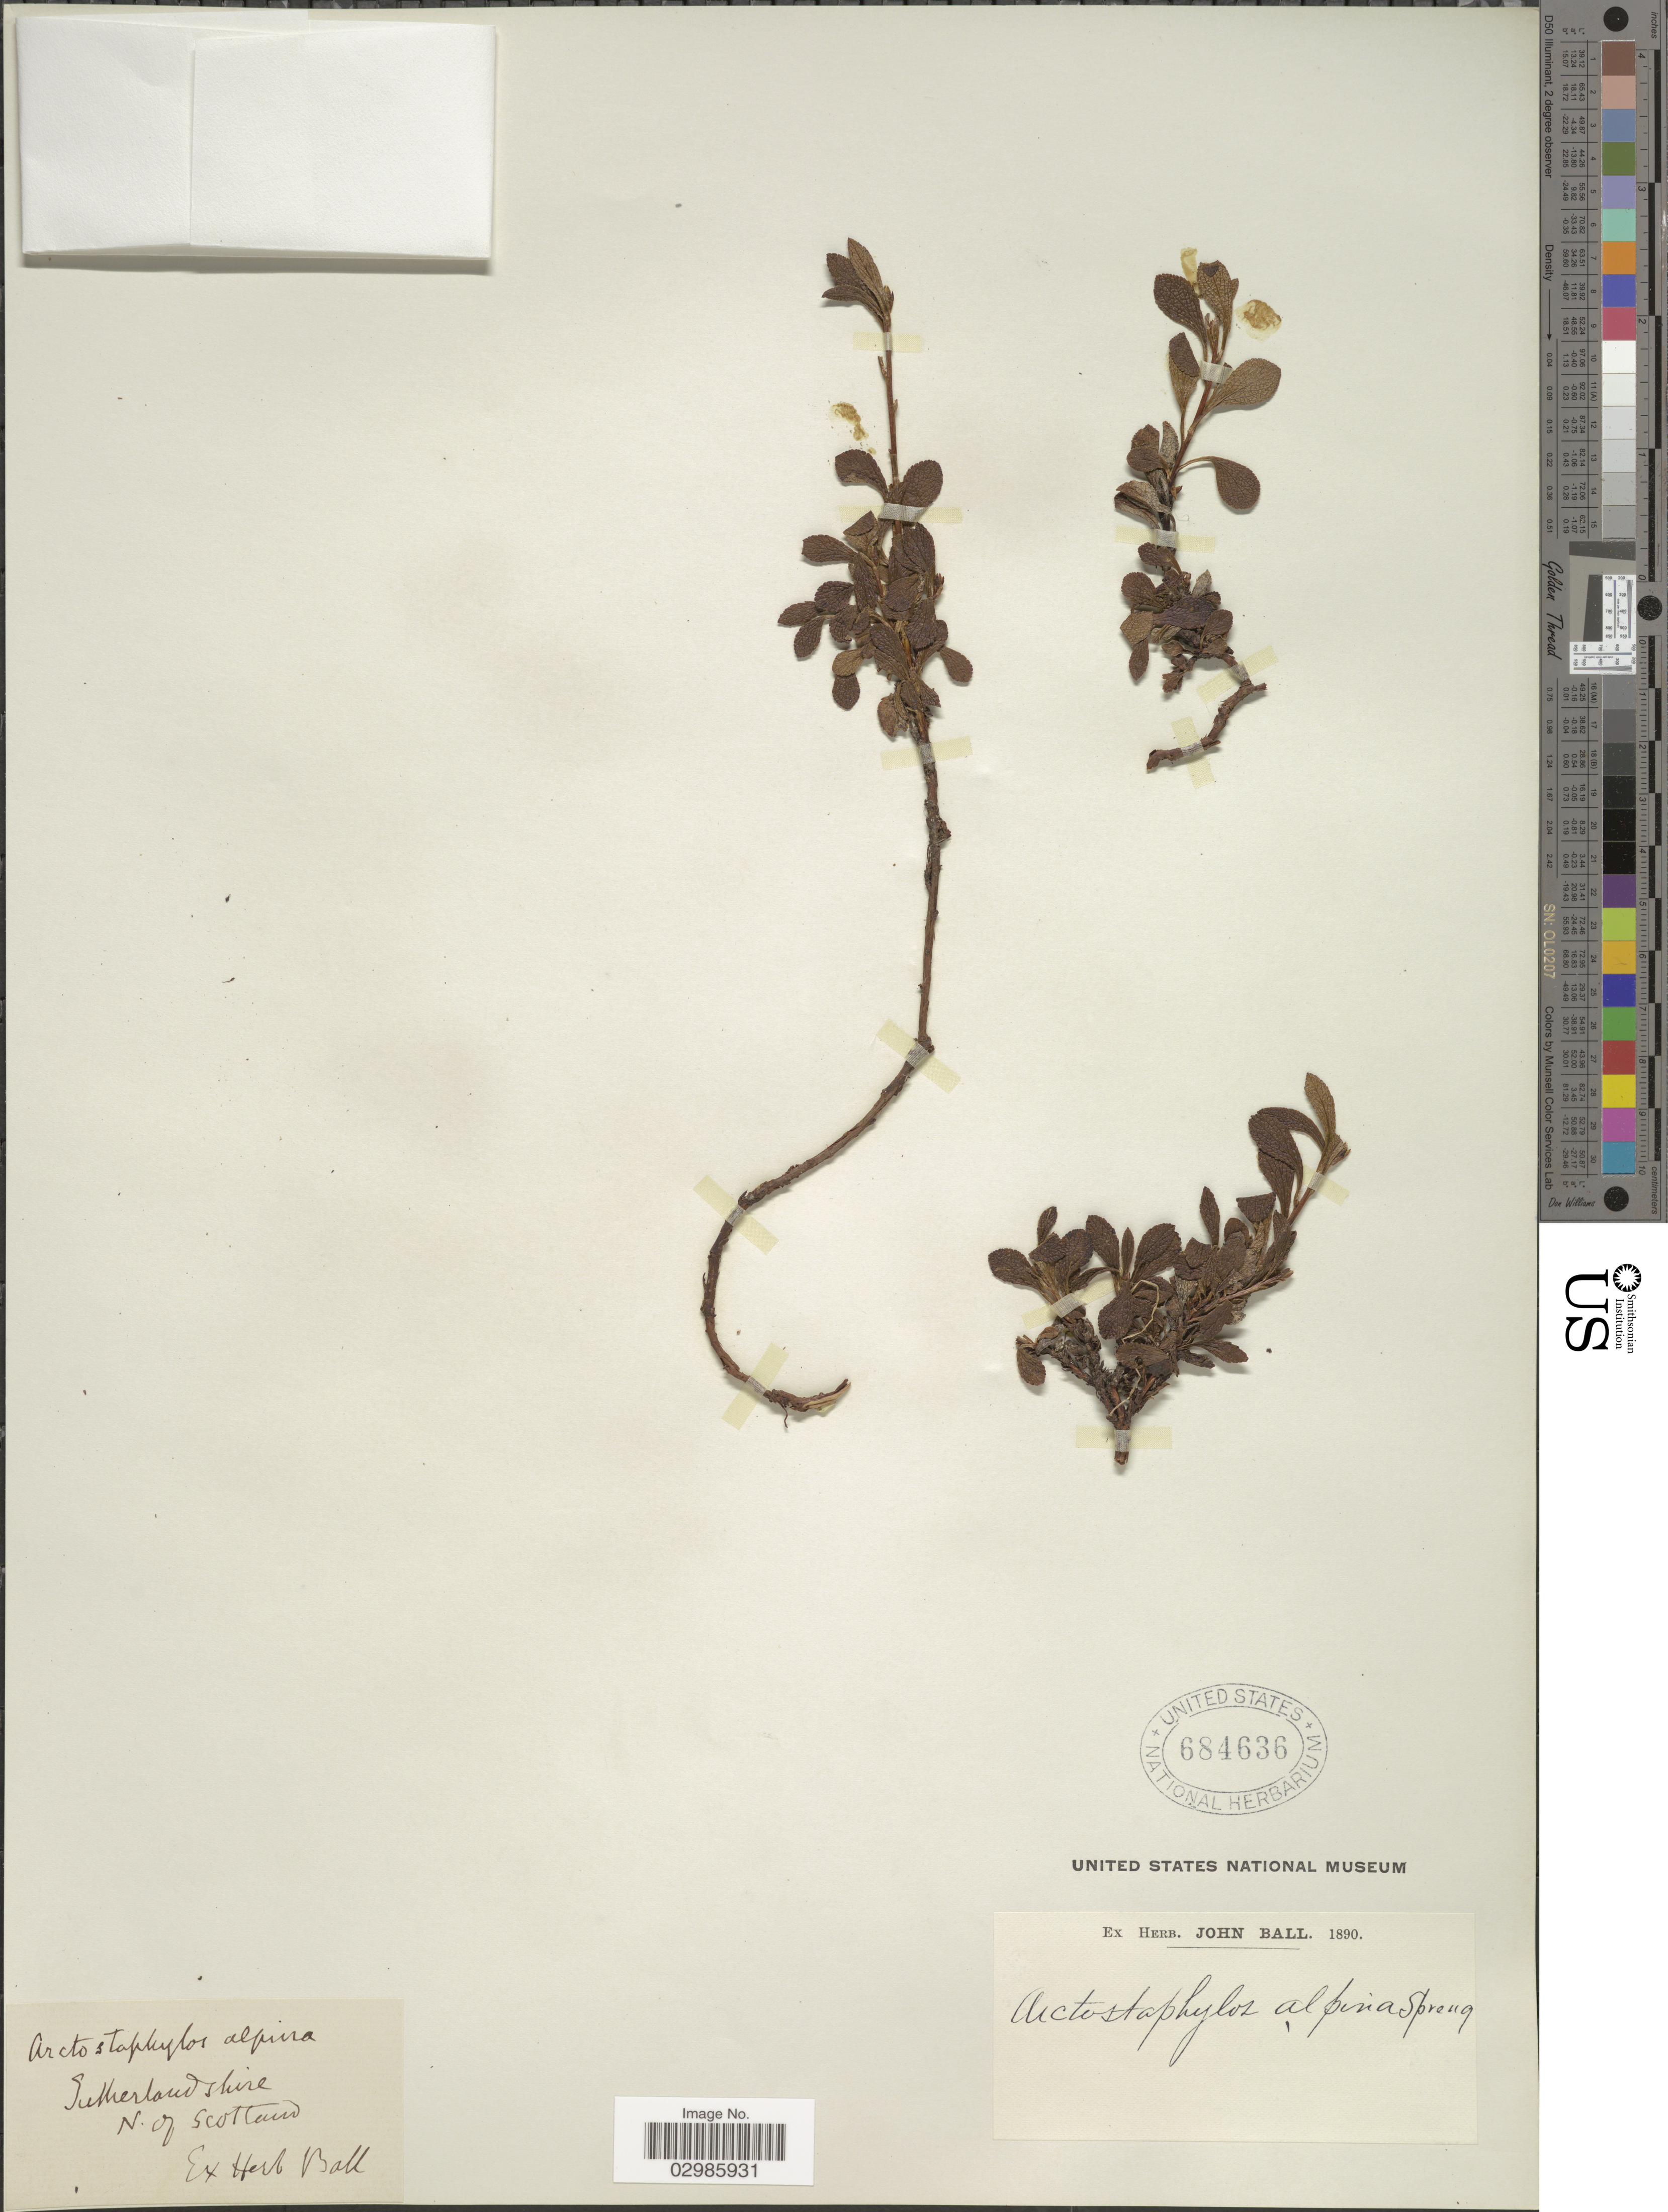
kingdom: Plantae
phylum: Tracheophyta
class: Magnoliopsida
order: Ericales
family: Ericaceae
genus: Arctous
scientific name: Arctous alpina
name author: (L.) Nied.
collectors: ex herb. John Ball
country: United Kingdom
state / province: Scotland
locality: Sutherland shire N. of Scotland.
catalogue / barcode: US 684636